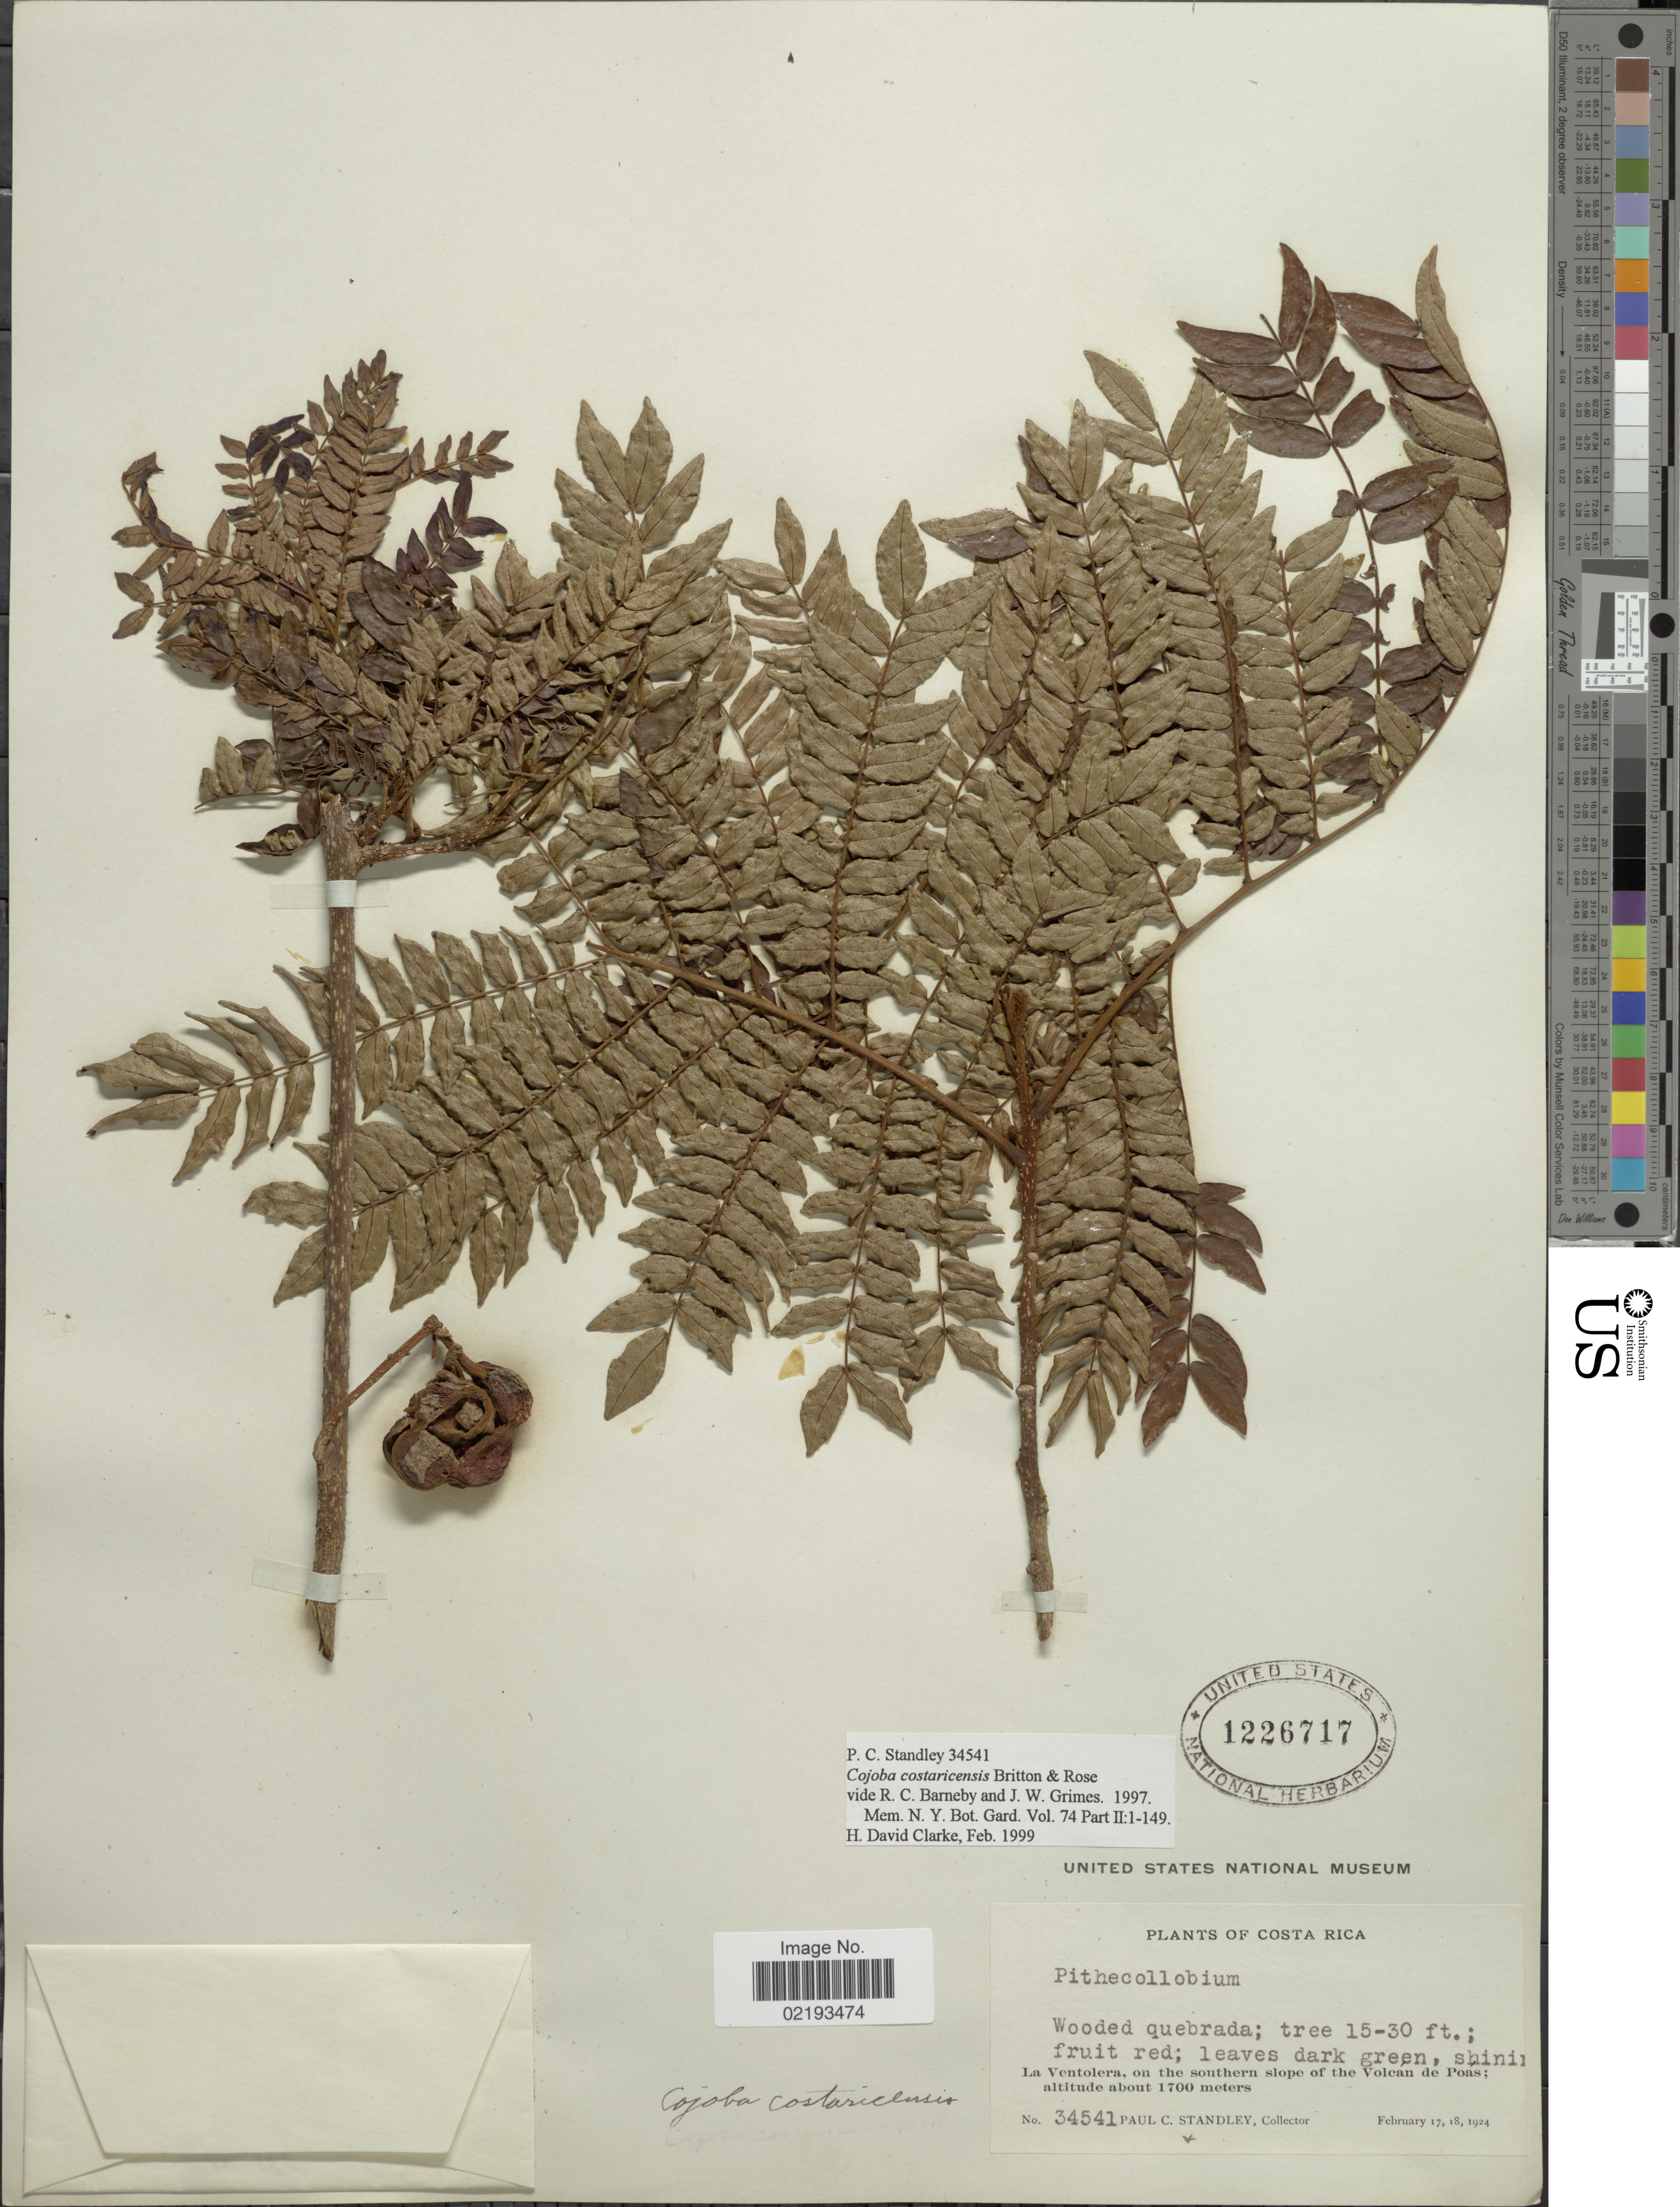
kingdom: Plantae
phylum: Tracheophyta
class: Magnoliopsida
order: Fabales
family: Fabaceae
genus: Cojoba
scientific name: Cojoba costaricensis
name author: Britton & Rose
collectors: P. C. Standley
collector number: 34541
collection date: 1924-02-17/1924-02-18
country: Costa Rica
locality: La Ventolera, on the southern slope of the Volcan de Poás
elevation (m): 1700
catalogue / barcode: US 1226717